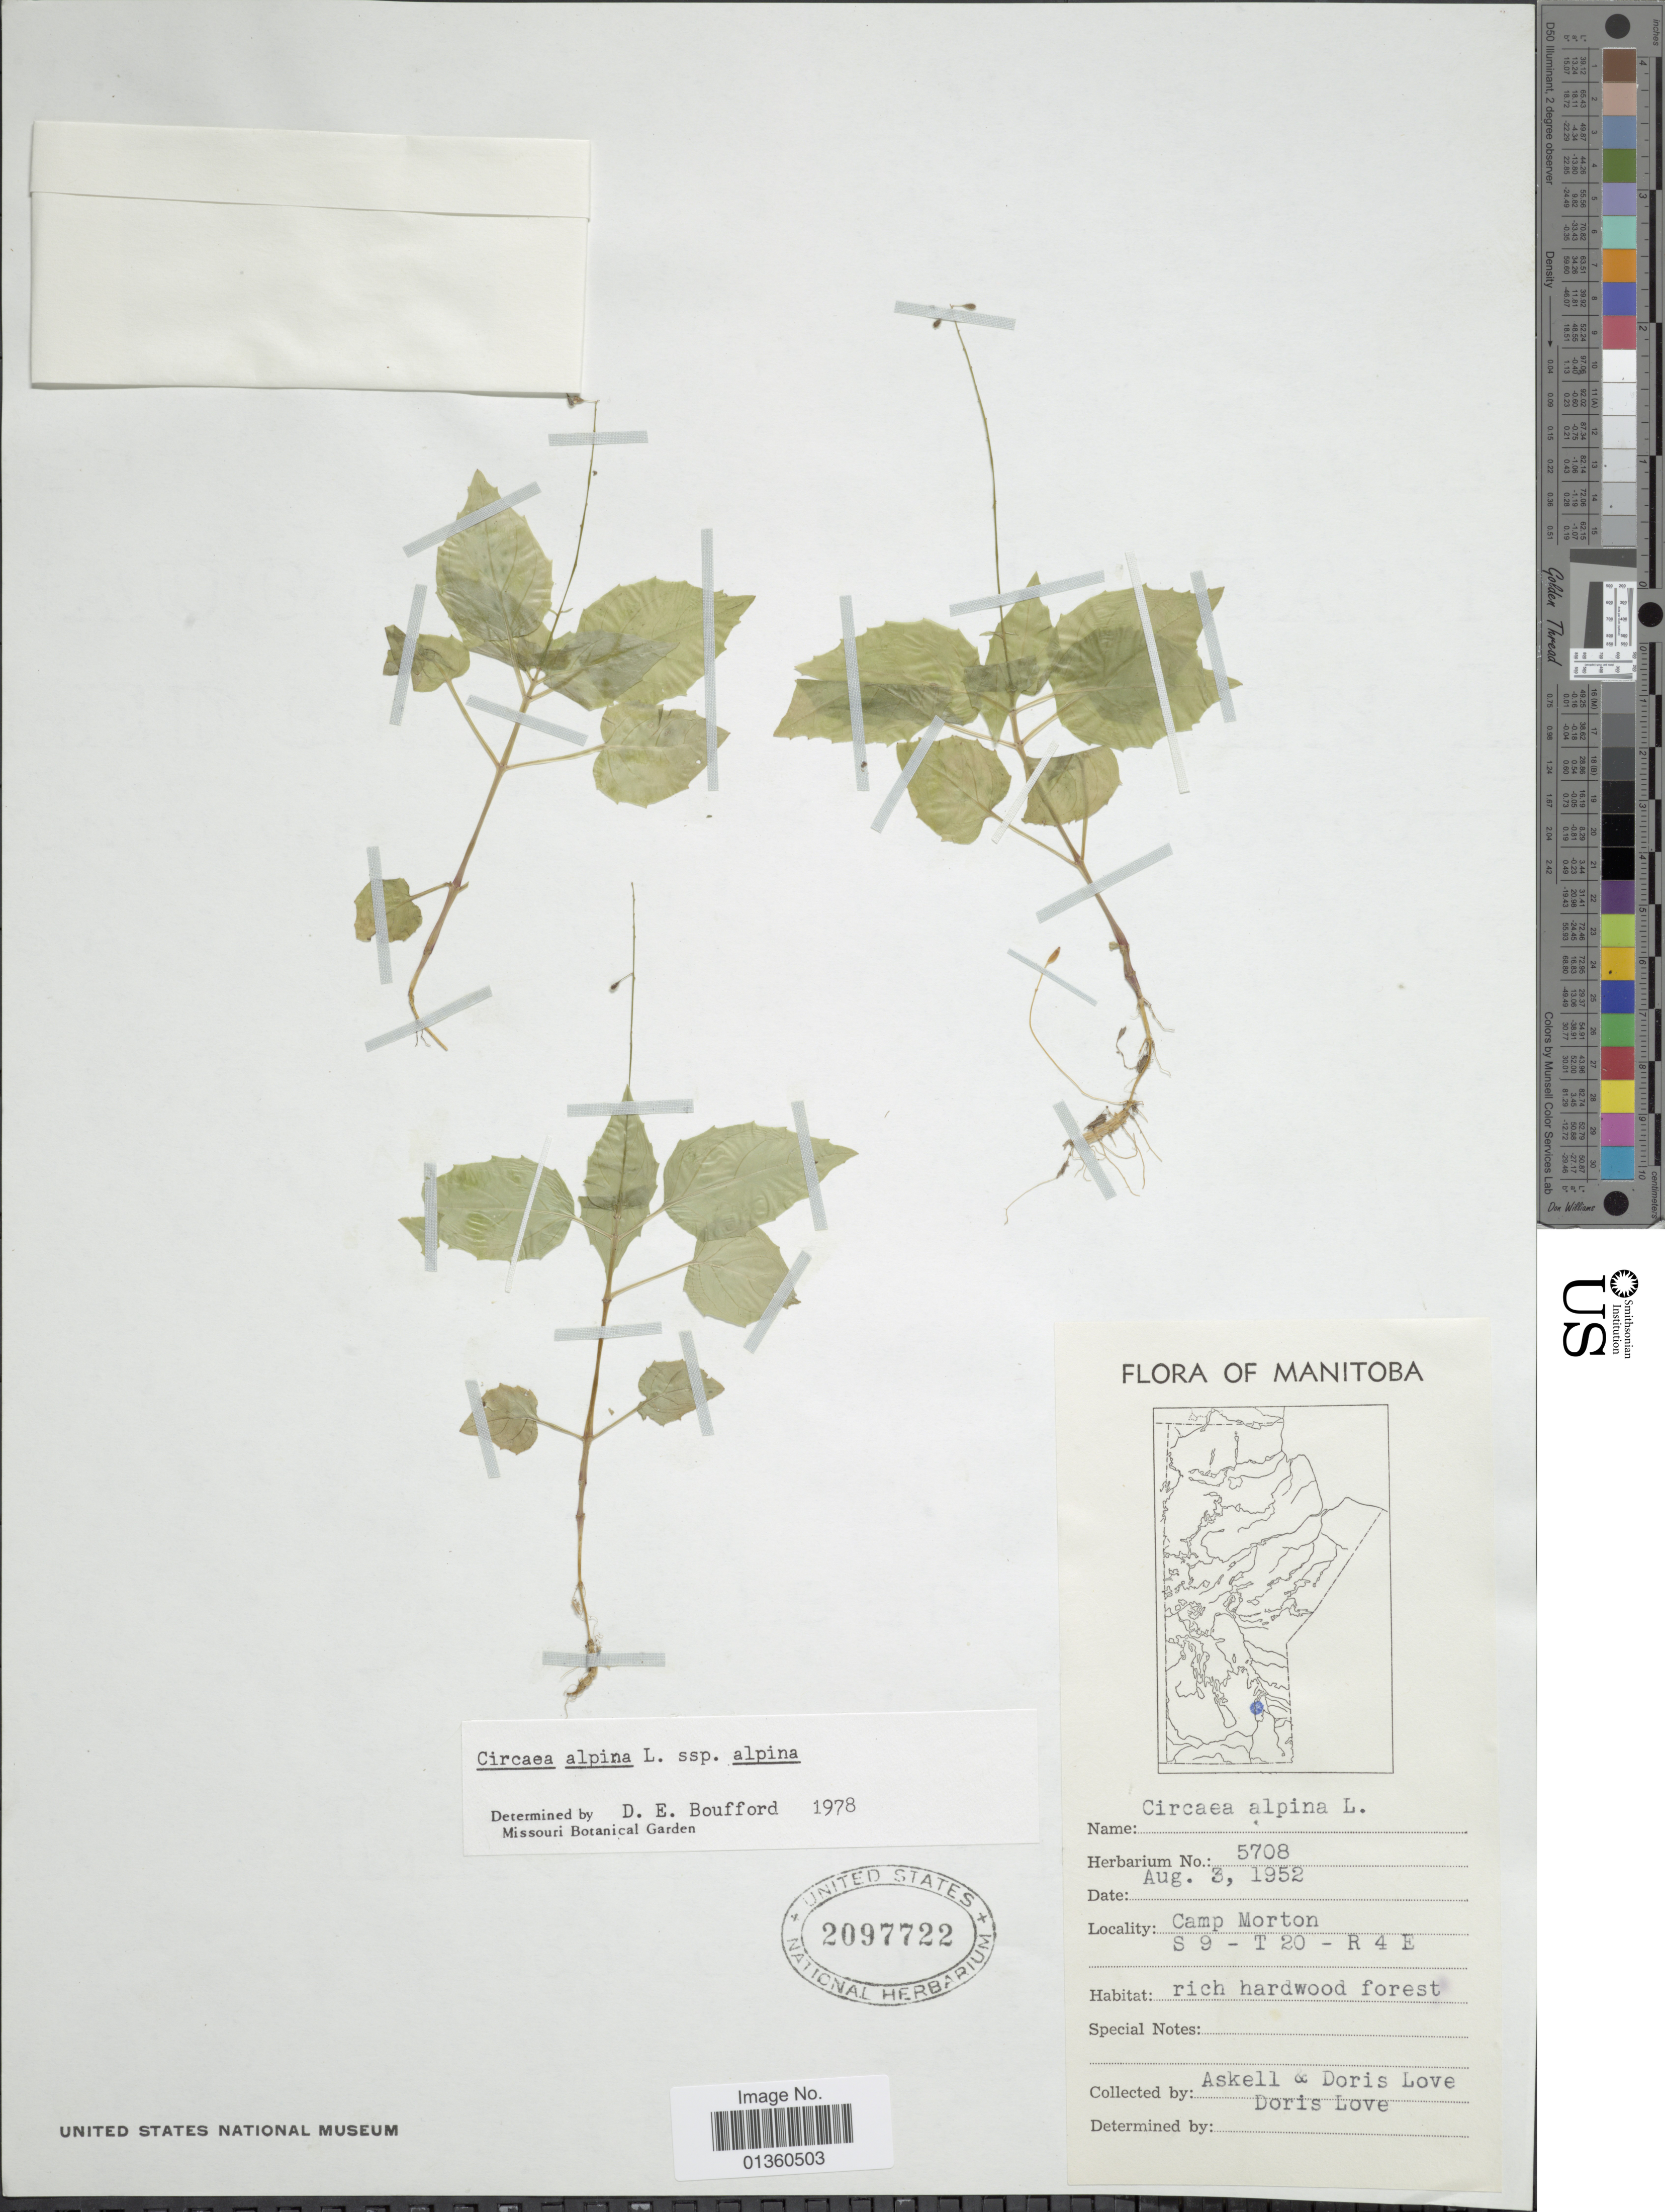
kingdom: Plantae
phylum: Tracheophyta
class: Magnoliopsida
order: Myrtales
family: Onagraceae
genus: Circaea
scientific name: Circaea alpina subsp. alpina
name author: L.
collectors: -. Askell & D. Löve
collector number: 5708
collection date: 1952-08-03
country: Canada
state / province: Manitoba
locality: Camp Morton. S9 - T20 - R4E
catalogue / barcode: US 2097722